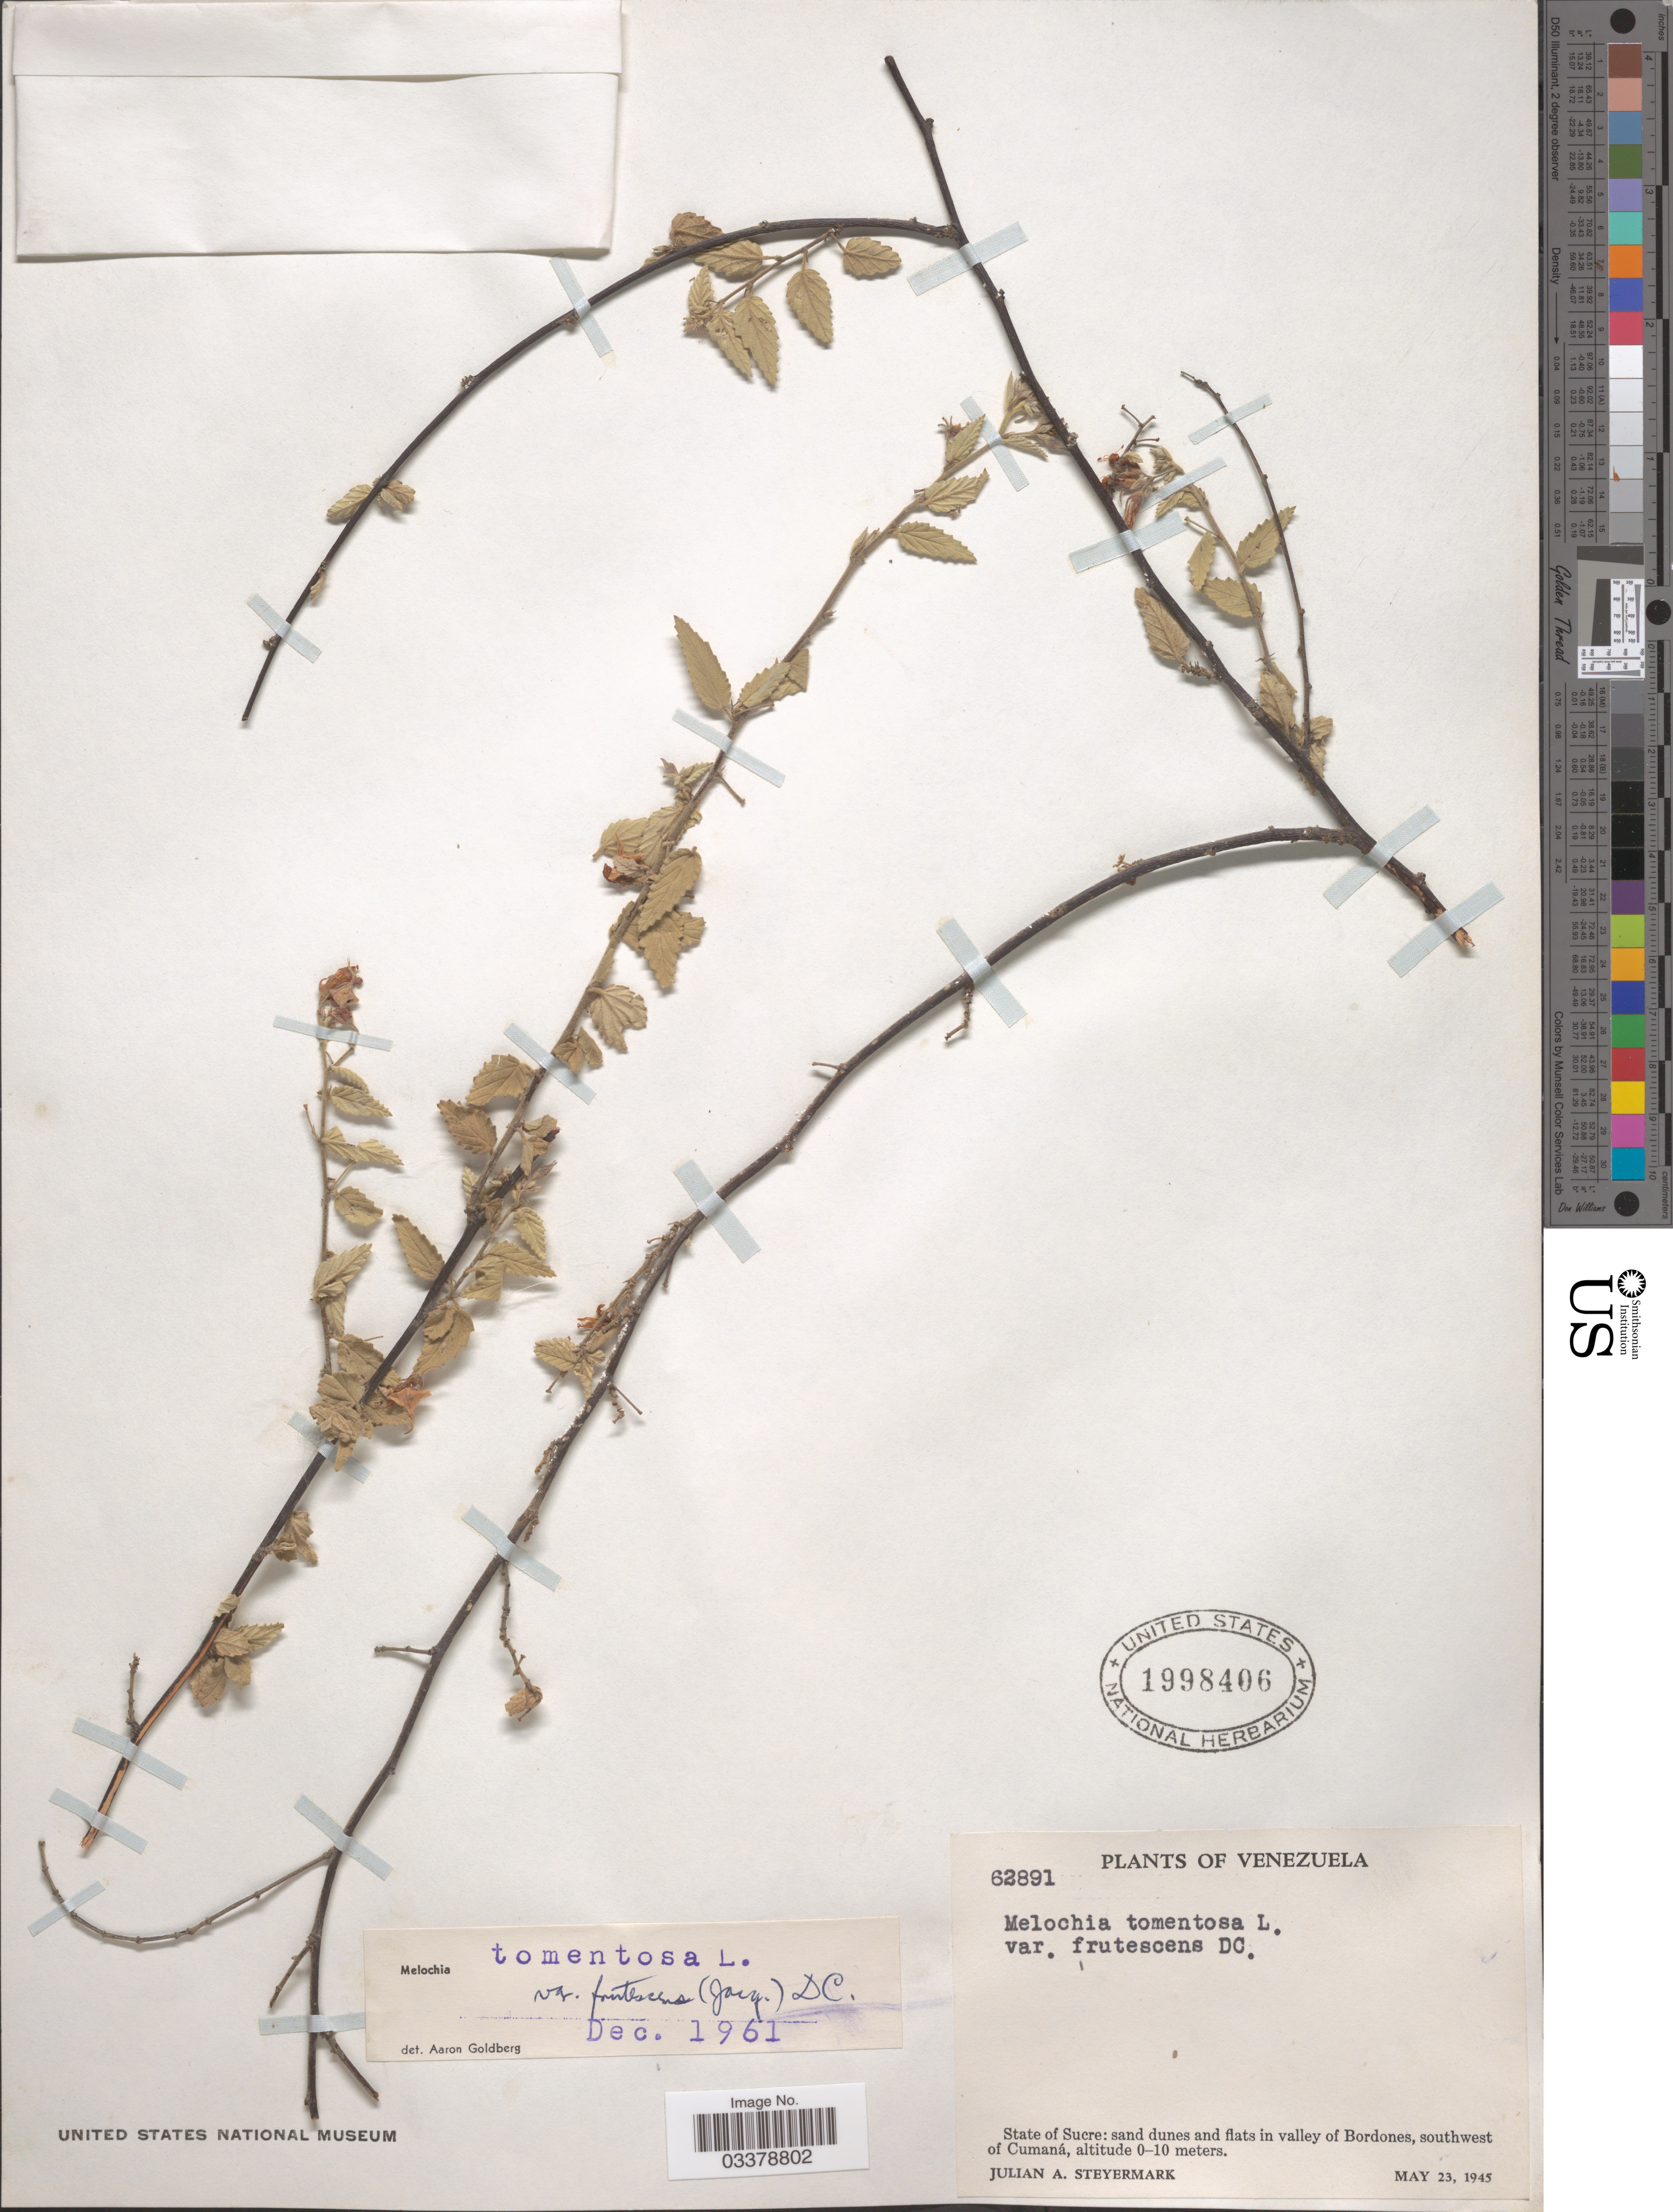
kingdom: Plantae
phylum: Tracheophyta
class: Magnoliopsida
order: Malvales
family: Malvaceae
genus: Melochia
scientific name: Melochia tomentosa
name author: L.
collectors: J. Steyermark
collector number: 62891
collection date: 1945-05-23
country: Venezuela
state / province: Sucre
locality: Sand dunes and flats in vallet of Bordones, southwest of Cumaná.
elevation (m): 0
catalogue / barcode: US 1998406